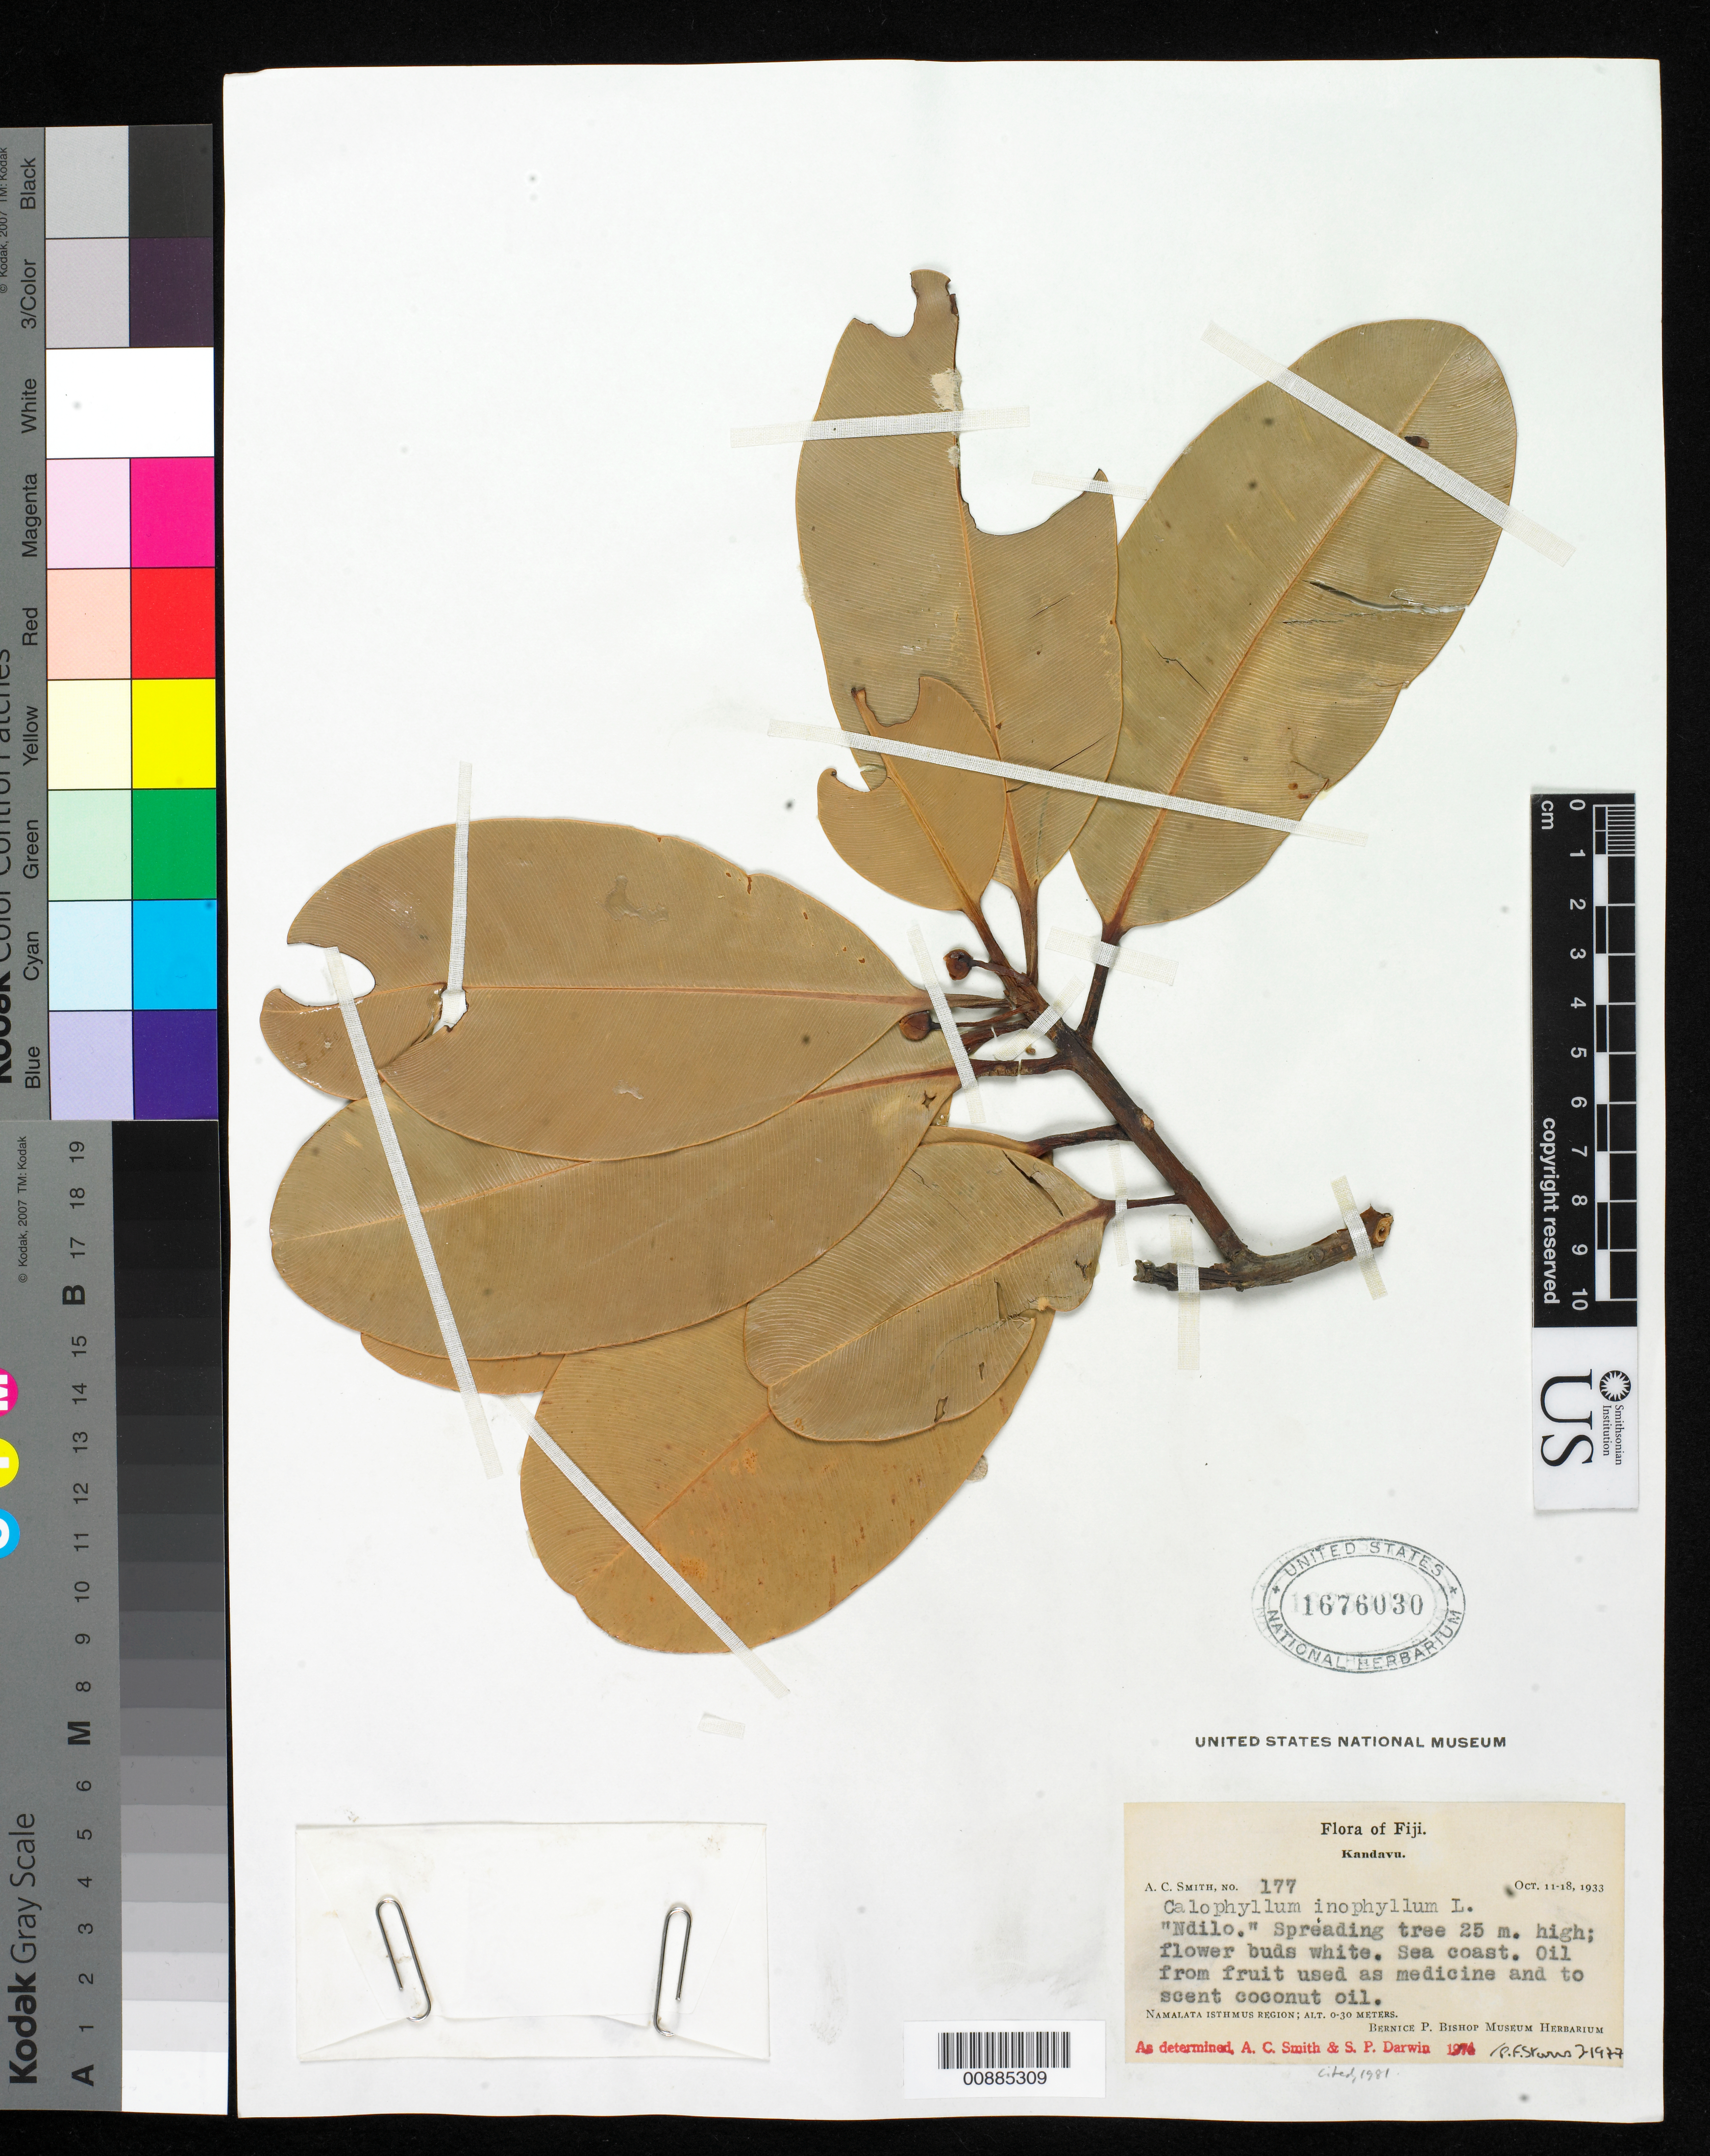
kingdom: Plantae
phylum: Tracheophyta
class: Magnoliopsida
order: Malpighiales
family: Calophyllaceae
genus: Calophyllum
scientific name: Calophyllum inophyllum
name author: L.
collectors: C. A. Smith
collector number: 177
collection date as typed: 11 Oct 1933 to 18 Oct 1933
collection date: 1933-10-11/1933-10-18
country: Fiji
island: Kadavu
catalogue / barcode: US 1676030